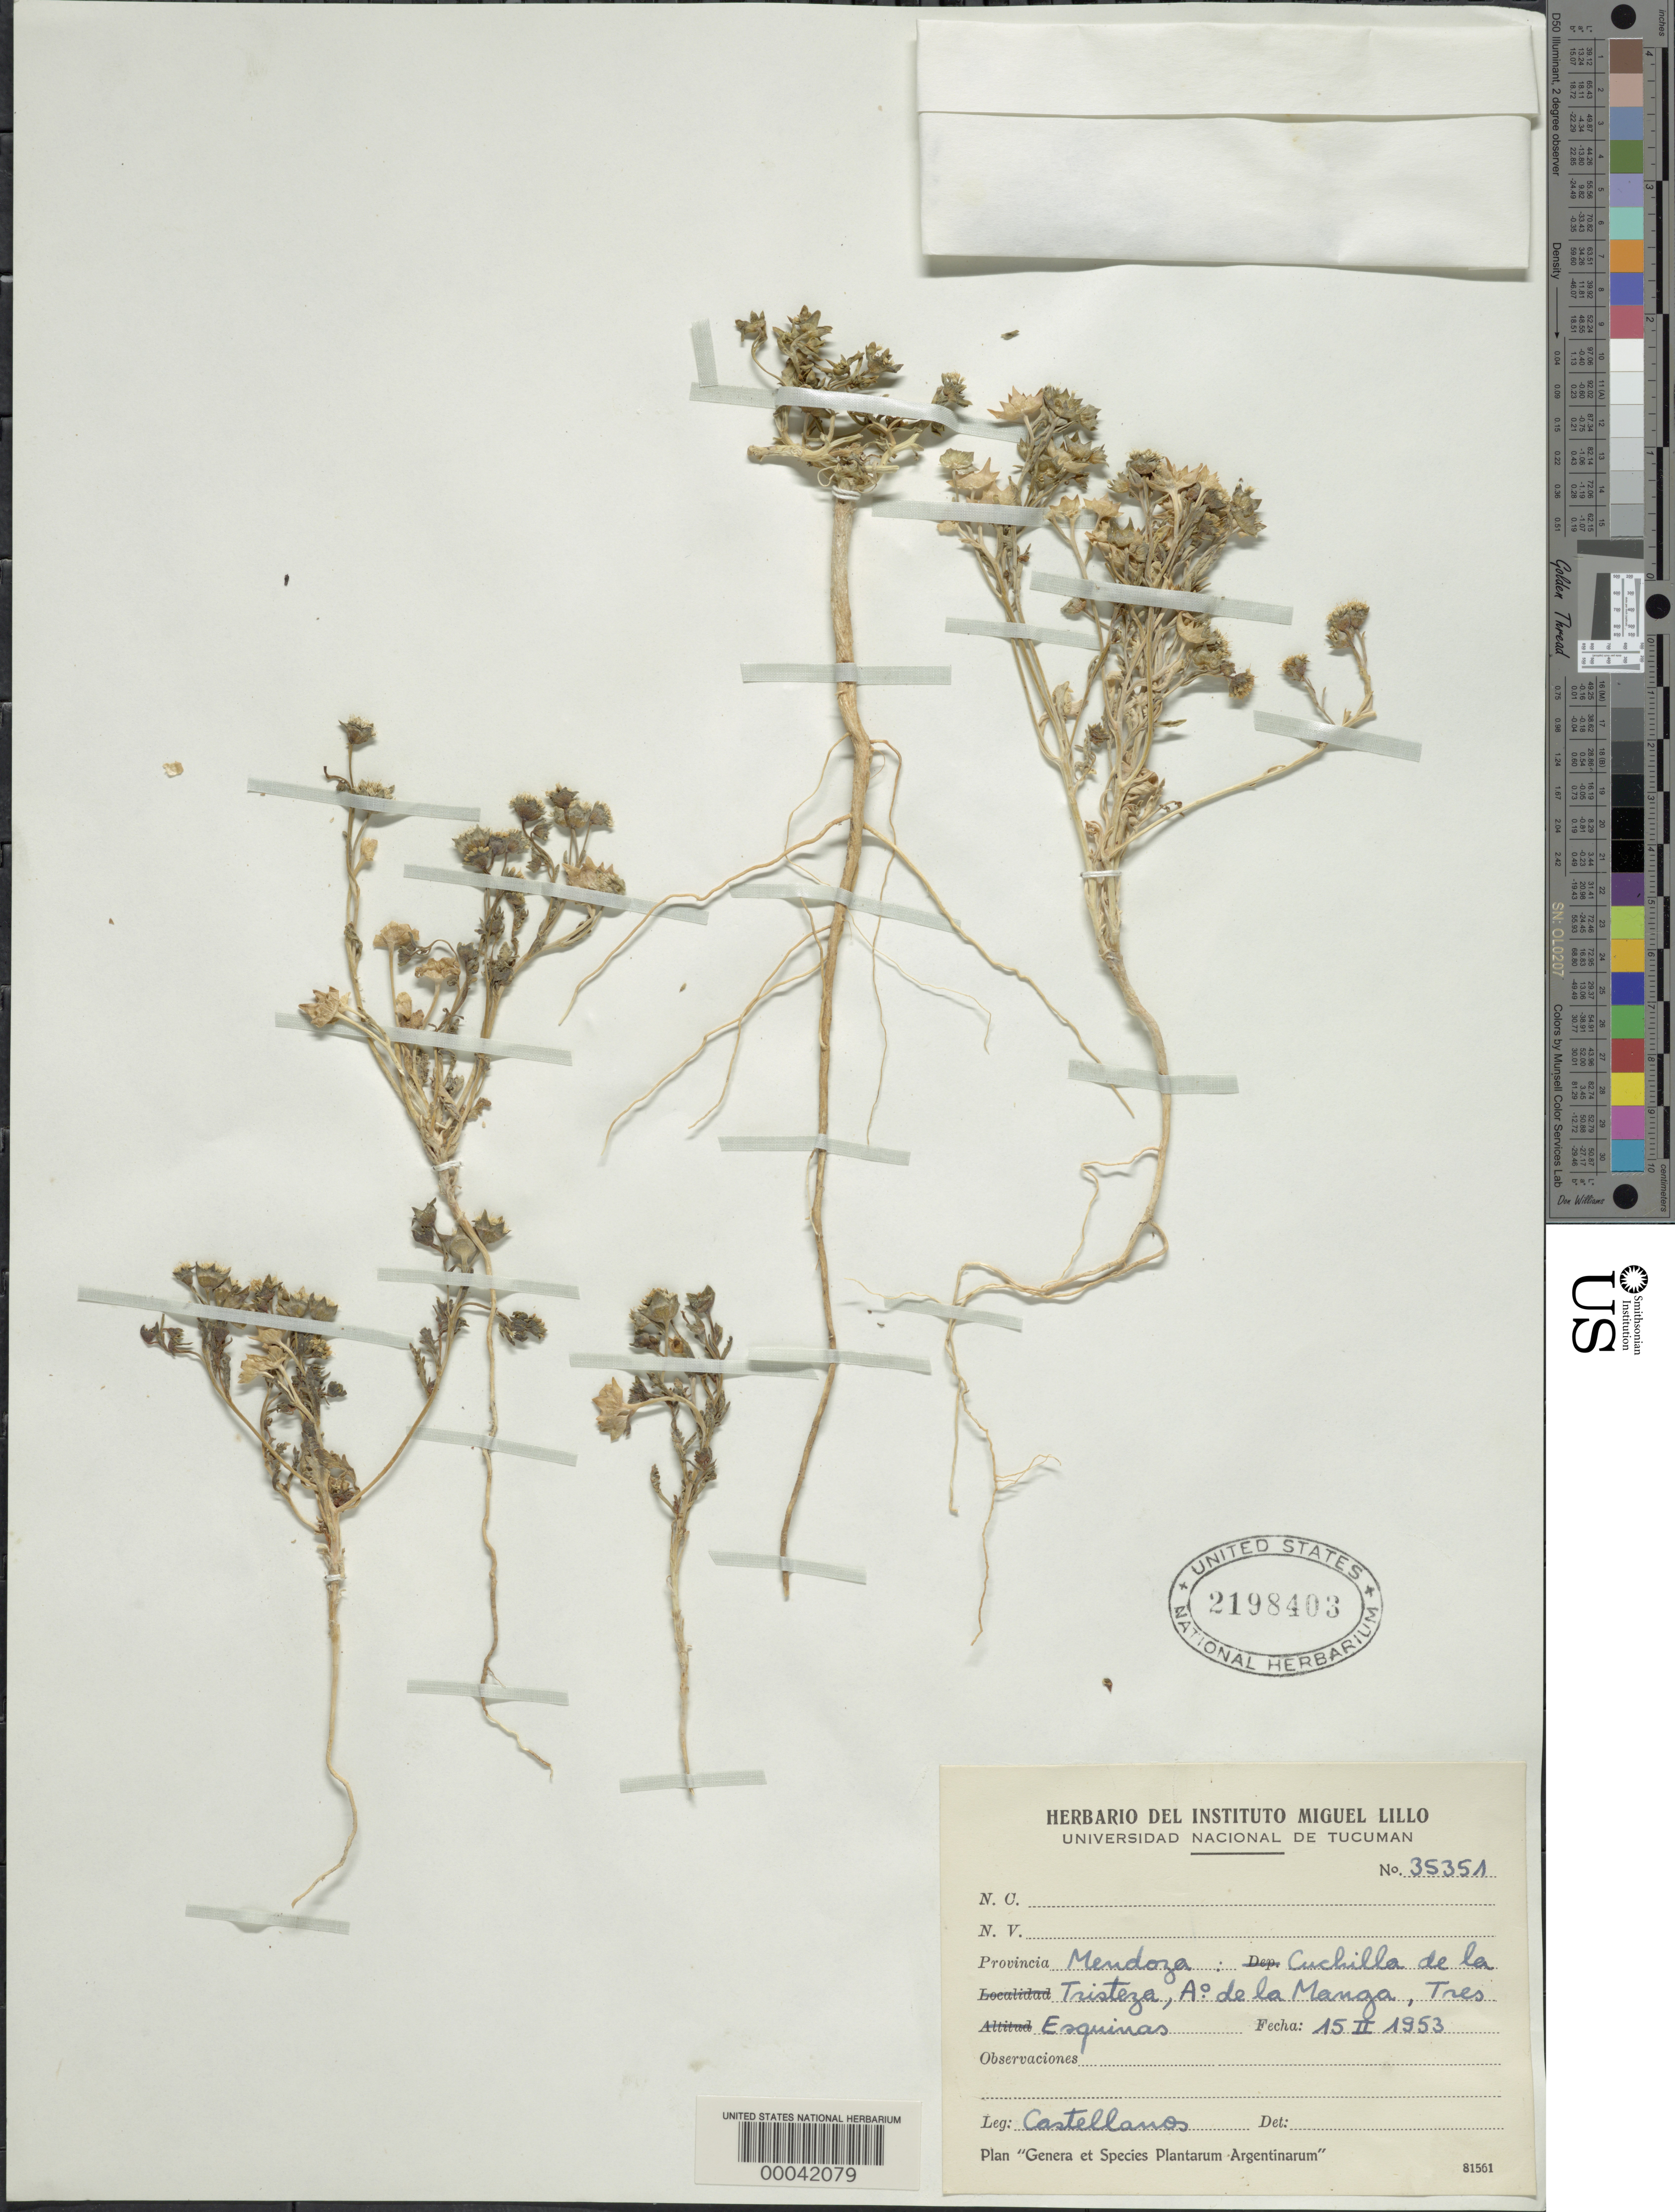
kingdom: Plantae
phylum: Tracheophyta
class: Magnoliopsida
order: Asterales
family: Calyceraceae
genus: Boopis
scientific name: Boopis gracilis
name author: Phil.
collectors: A. Castellanos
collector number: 35351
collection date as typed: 15 Feb 1953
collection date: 1953-02-15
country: Argentina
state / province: Mendoza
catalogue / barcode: US 2198403